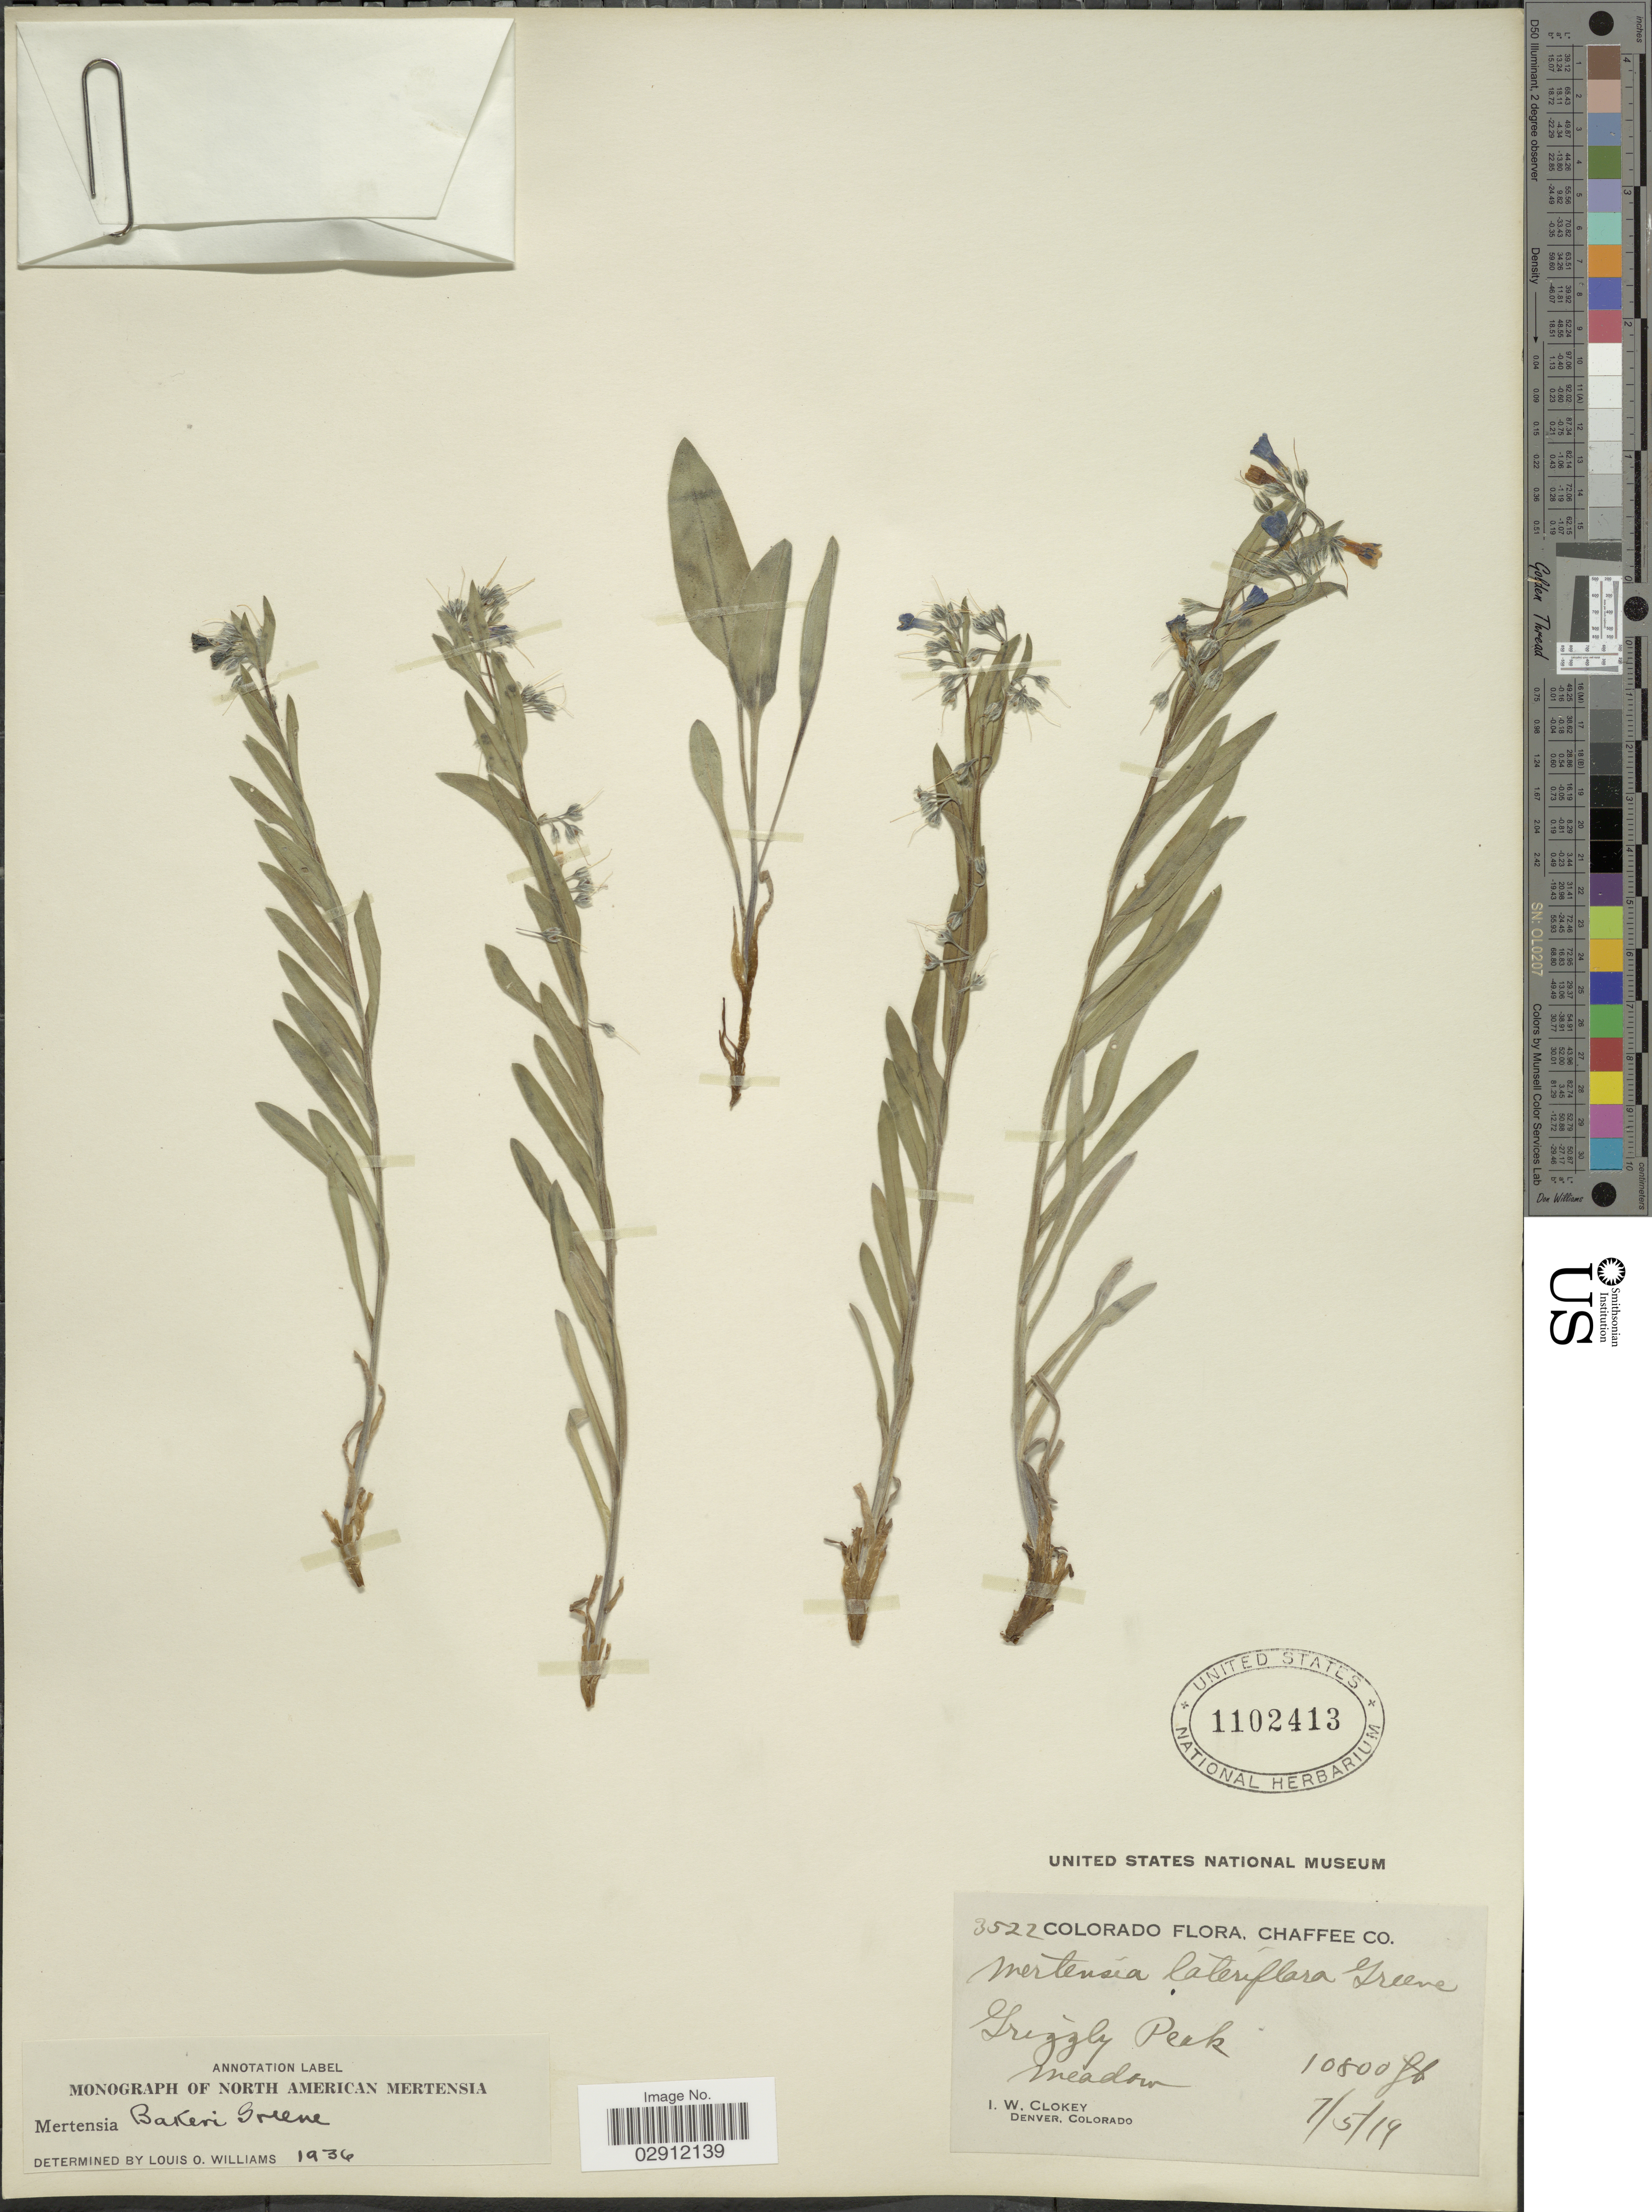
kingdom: Plantae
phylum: Tracheophyta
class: Magnoliopsida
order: Boraginales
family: Boraginaceae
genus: Mertensia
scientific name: Mertensia bakeri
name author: Greene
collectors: I. W. Clokey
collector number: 3522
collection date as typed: Transcribed d/m/y: 5/7/19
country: United States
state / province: Colorado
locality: Chaffee Co. Grizzly Peak.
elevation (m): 3292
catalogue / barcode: US 1102413